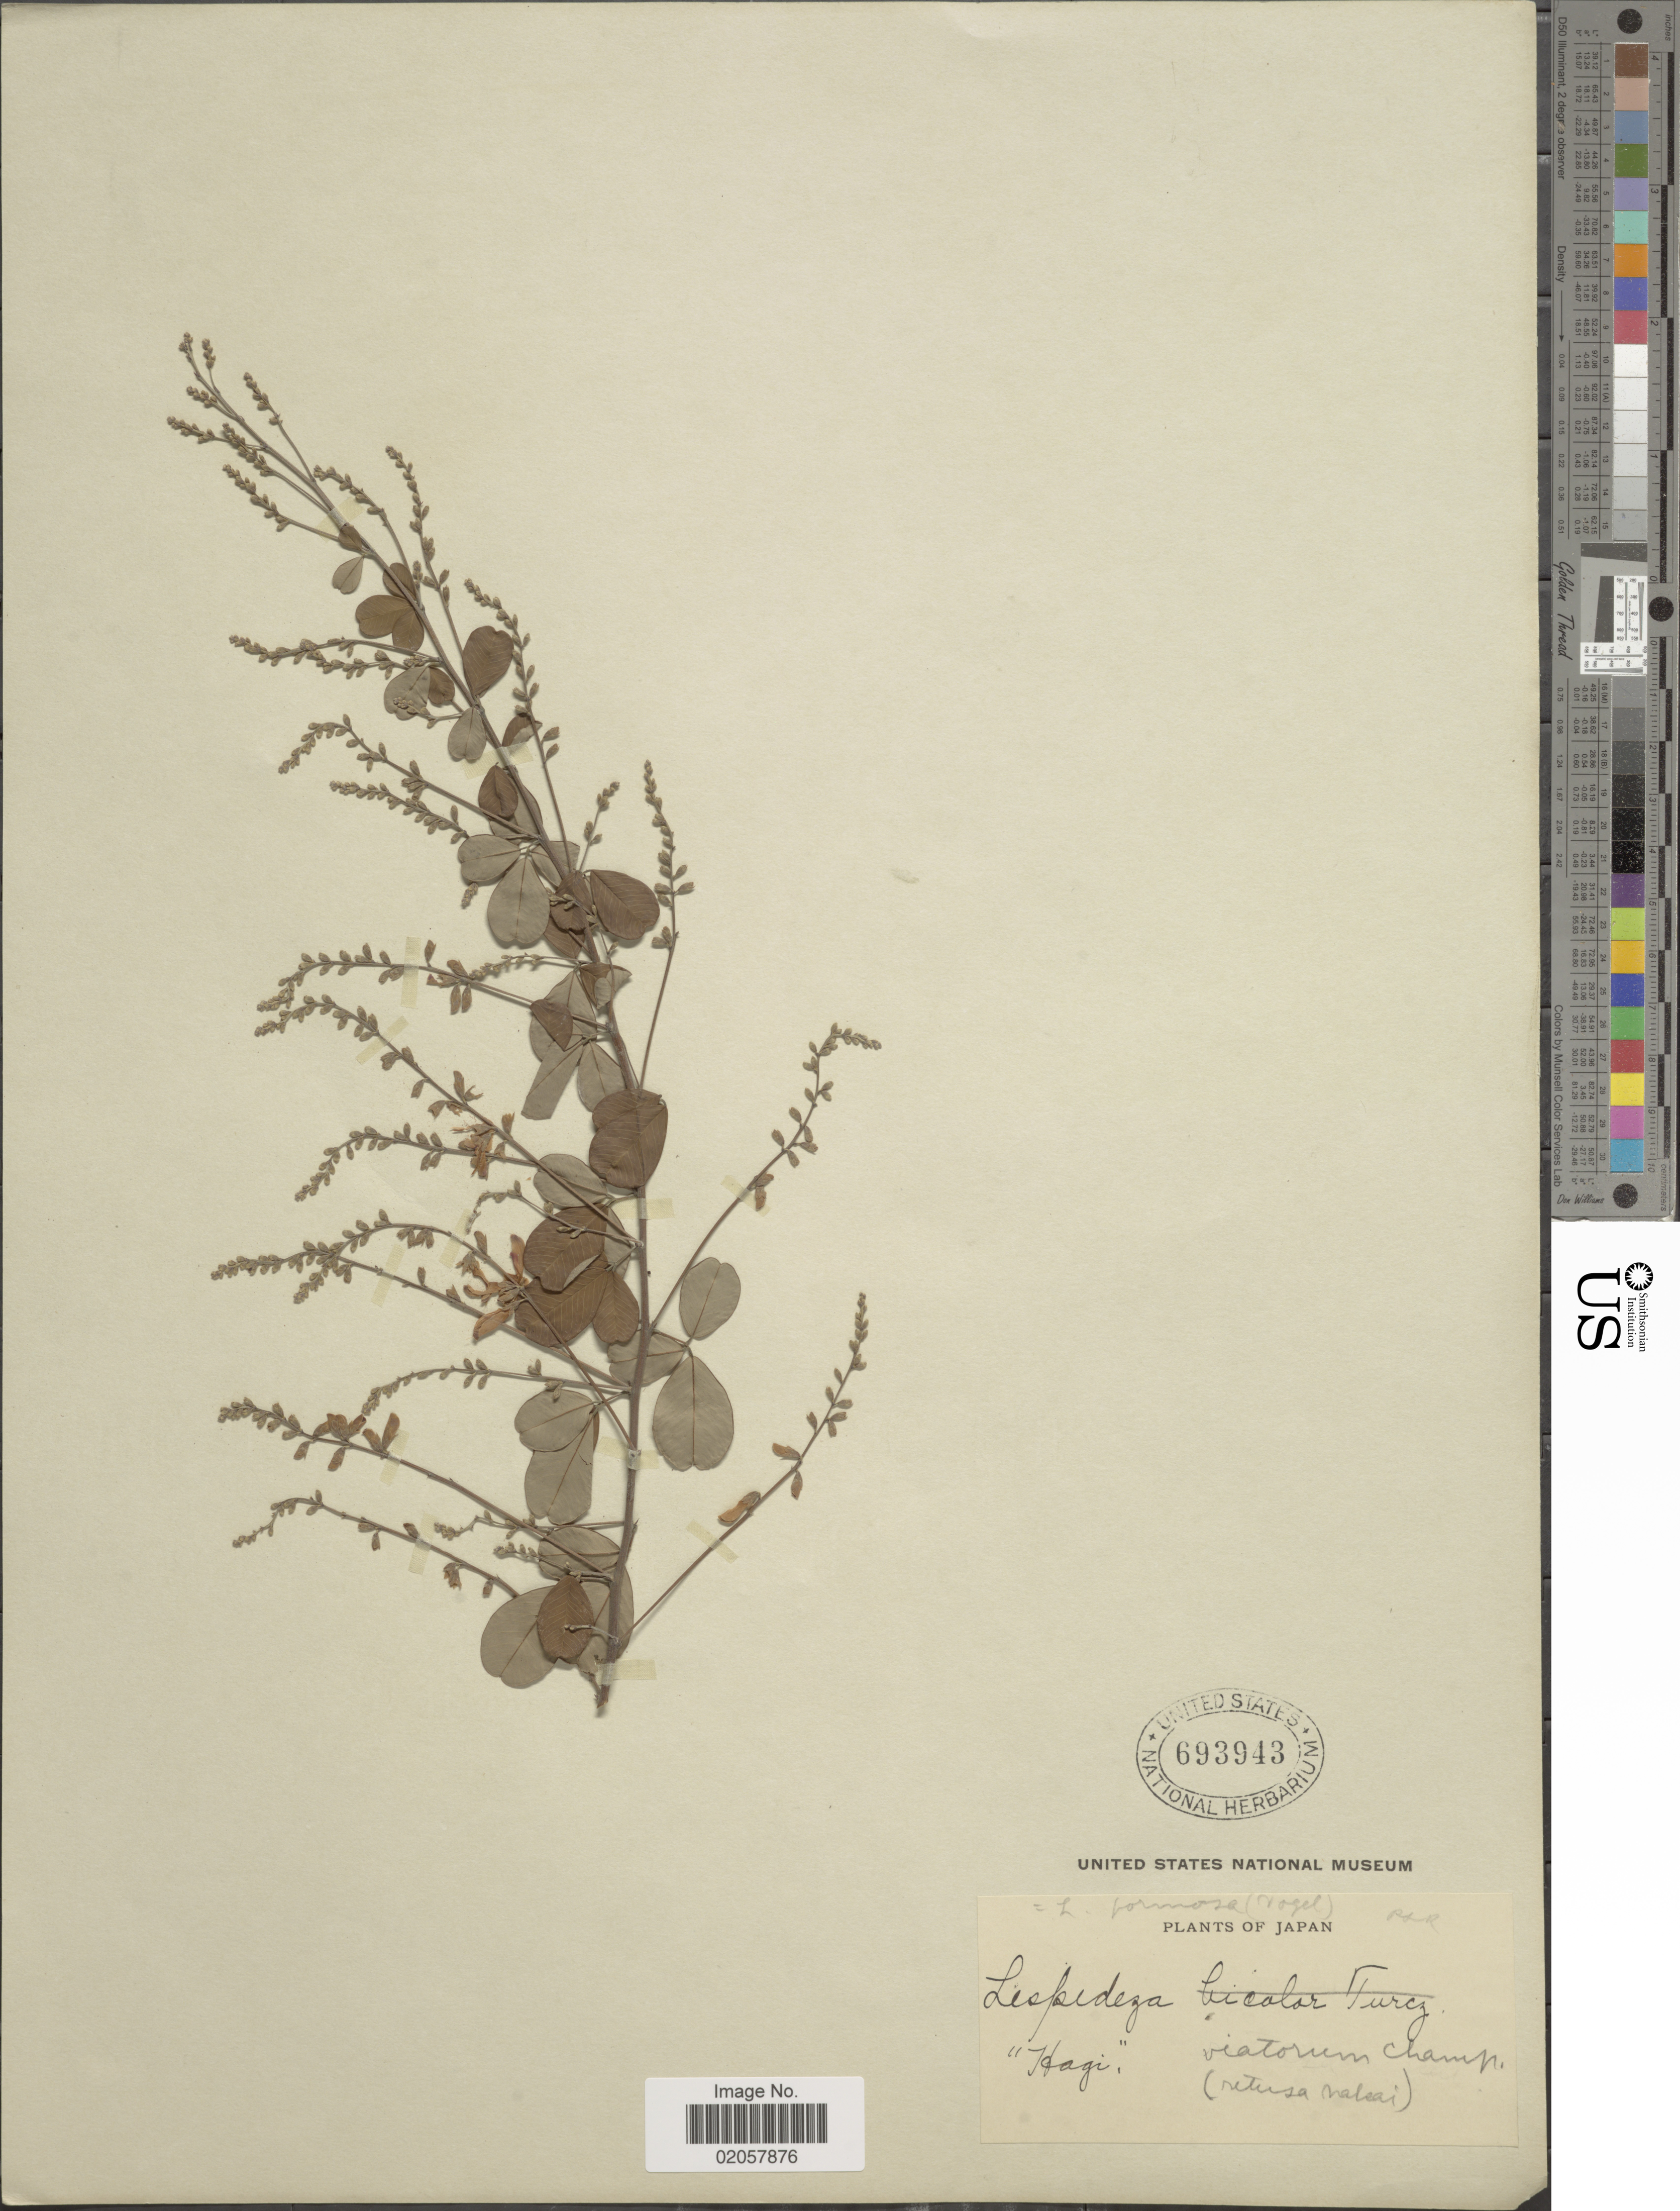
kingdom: Plantae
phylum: Tracheophyta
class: Magnoliopsida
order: Fabales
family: Fabaceae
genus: Lespedeza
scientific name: Lespedeza thunbergii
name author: (DC.) Nakai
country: Japan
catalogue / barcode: US 693943